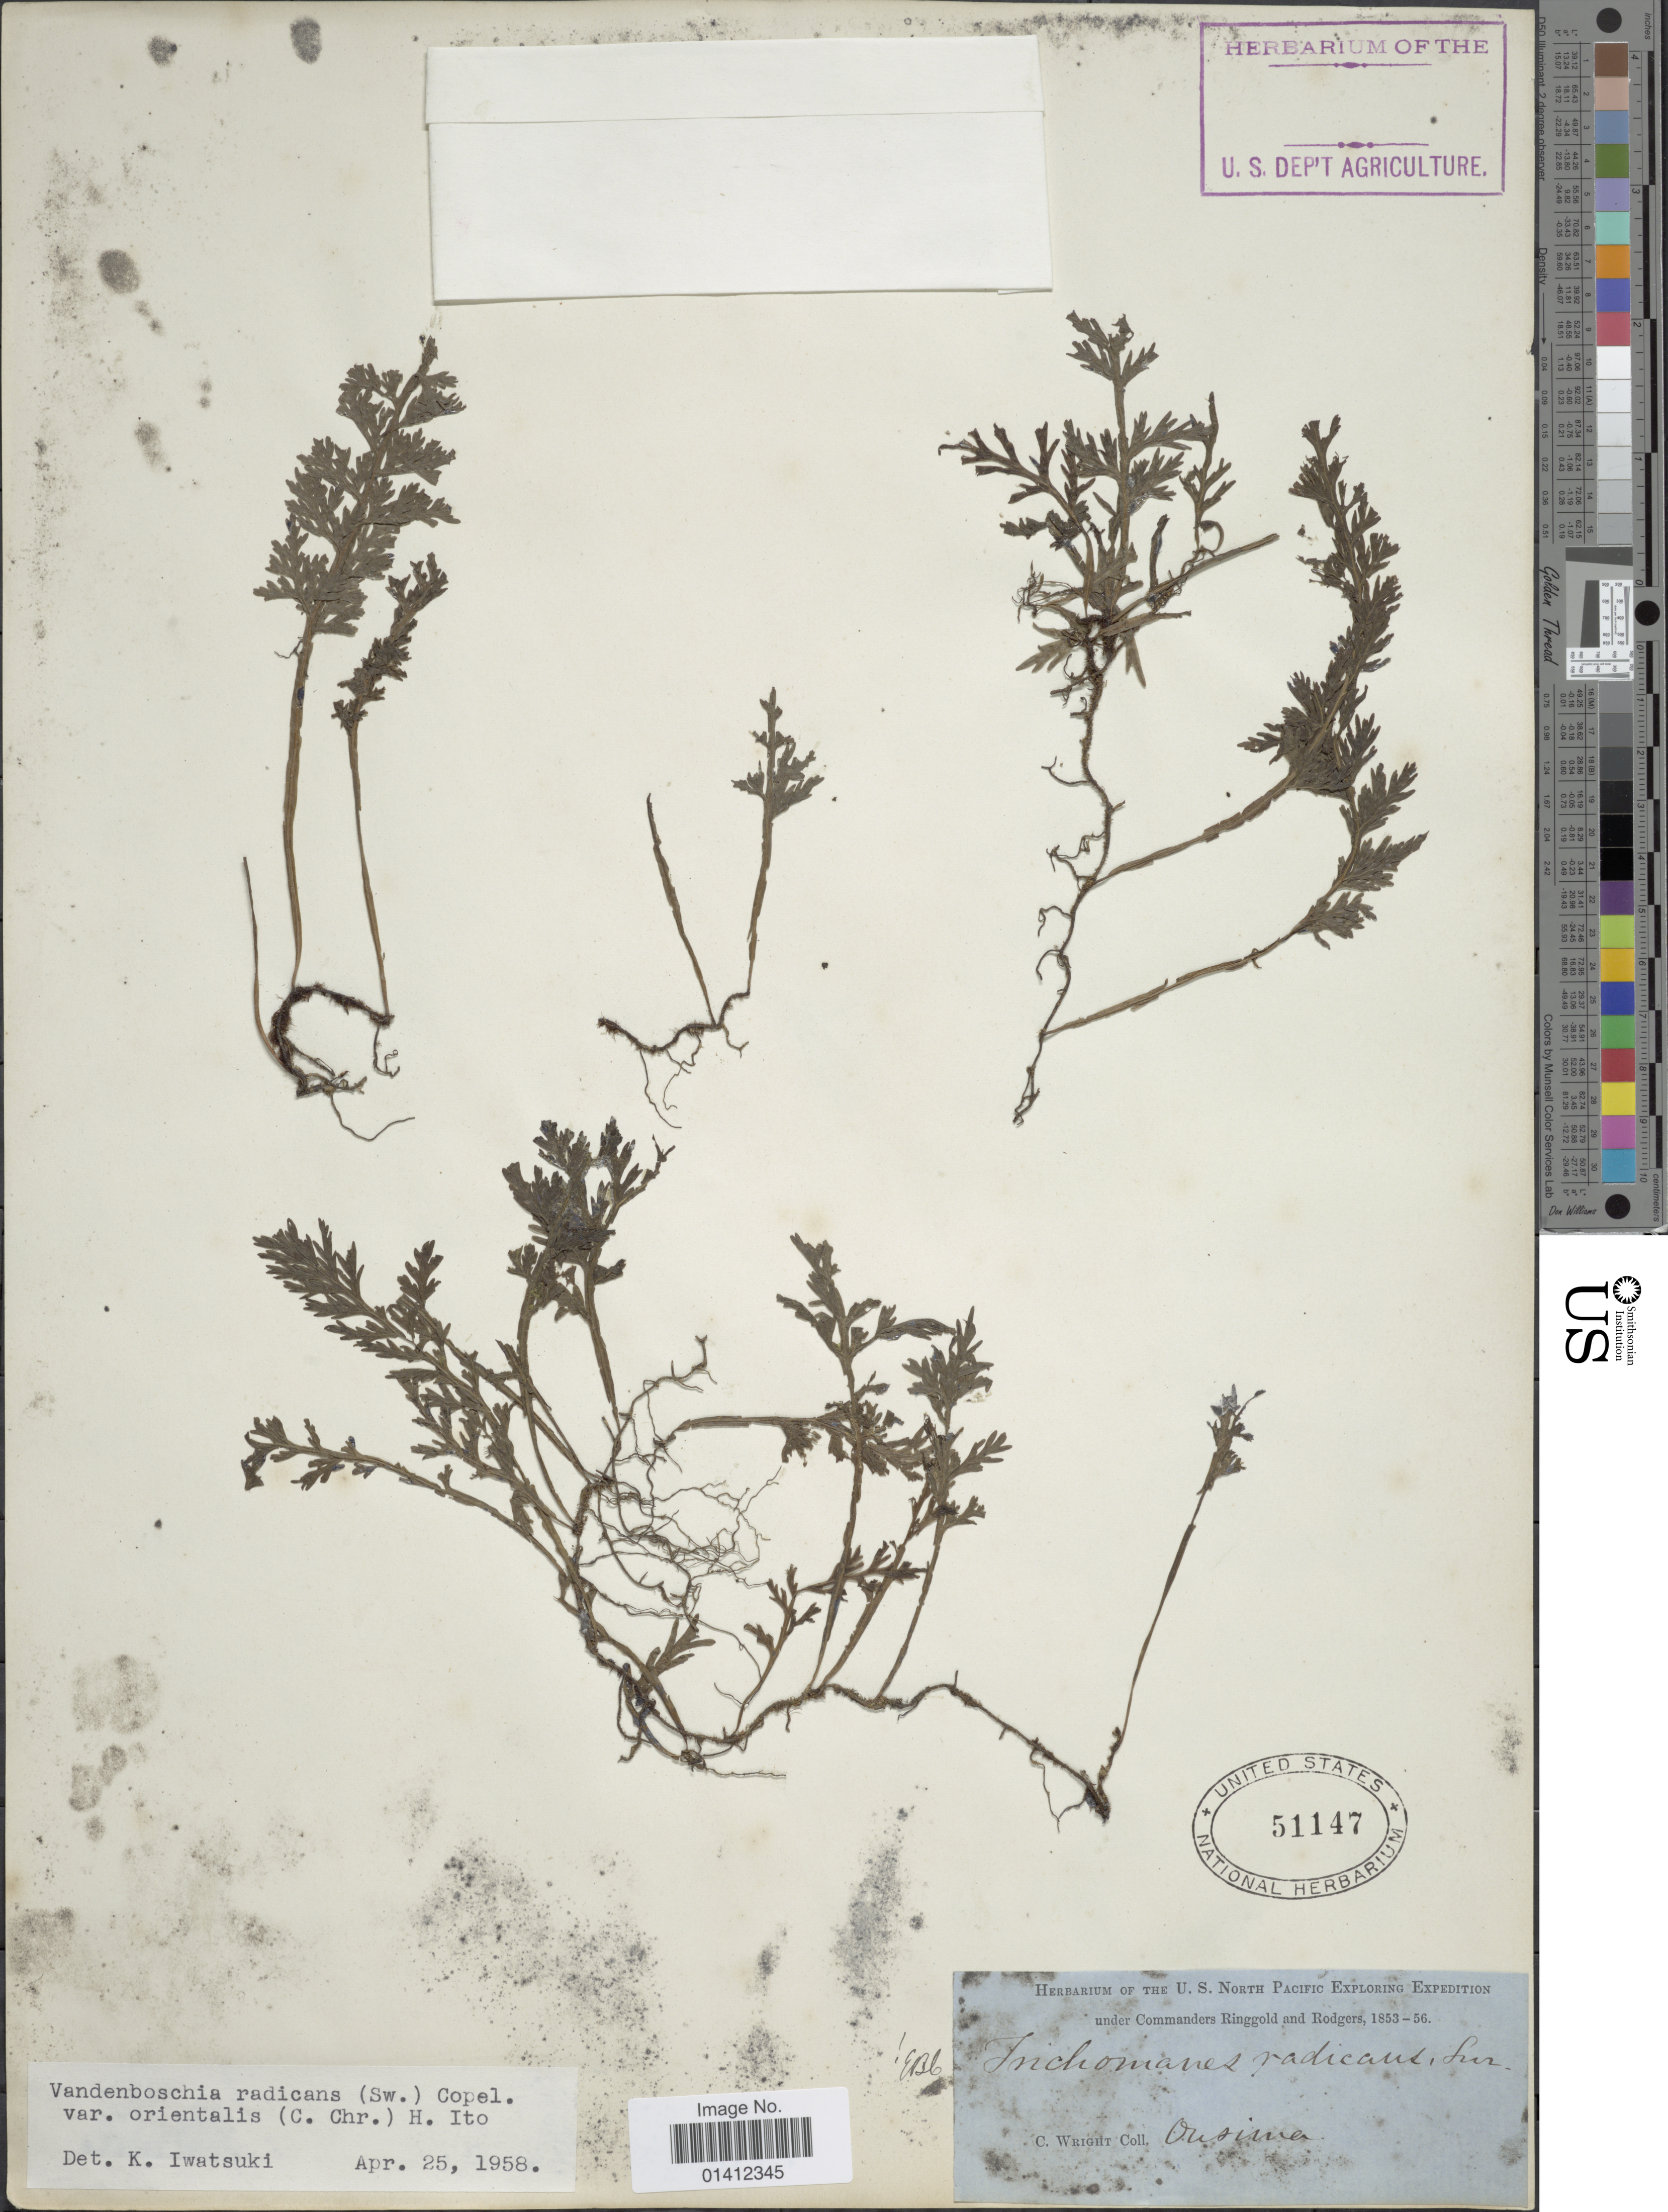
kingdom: Plantae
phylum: Tracheophyta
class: Polypodiopsida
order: Hymenophyllales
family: Hymenophyllaceae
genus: Vandenboschia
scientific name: Vandenboschia radicans var. orientalis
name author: (C. Chr.) H. Itô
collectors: C. Wright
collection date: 1853/1856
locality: Ousina [interpreted]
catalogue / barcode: US 51147